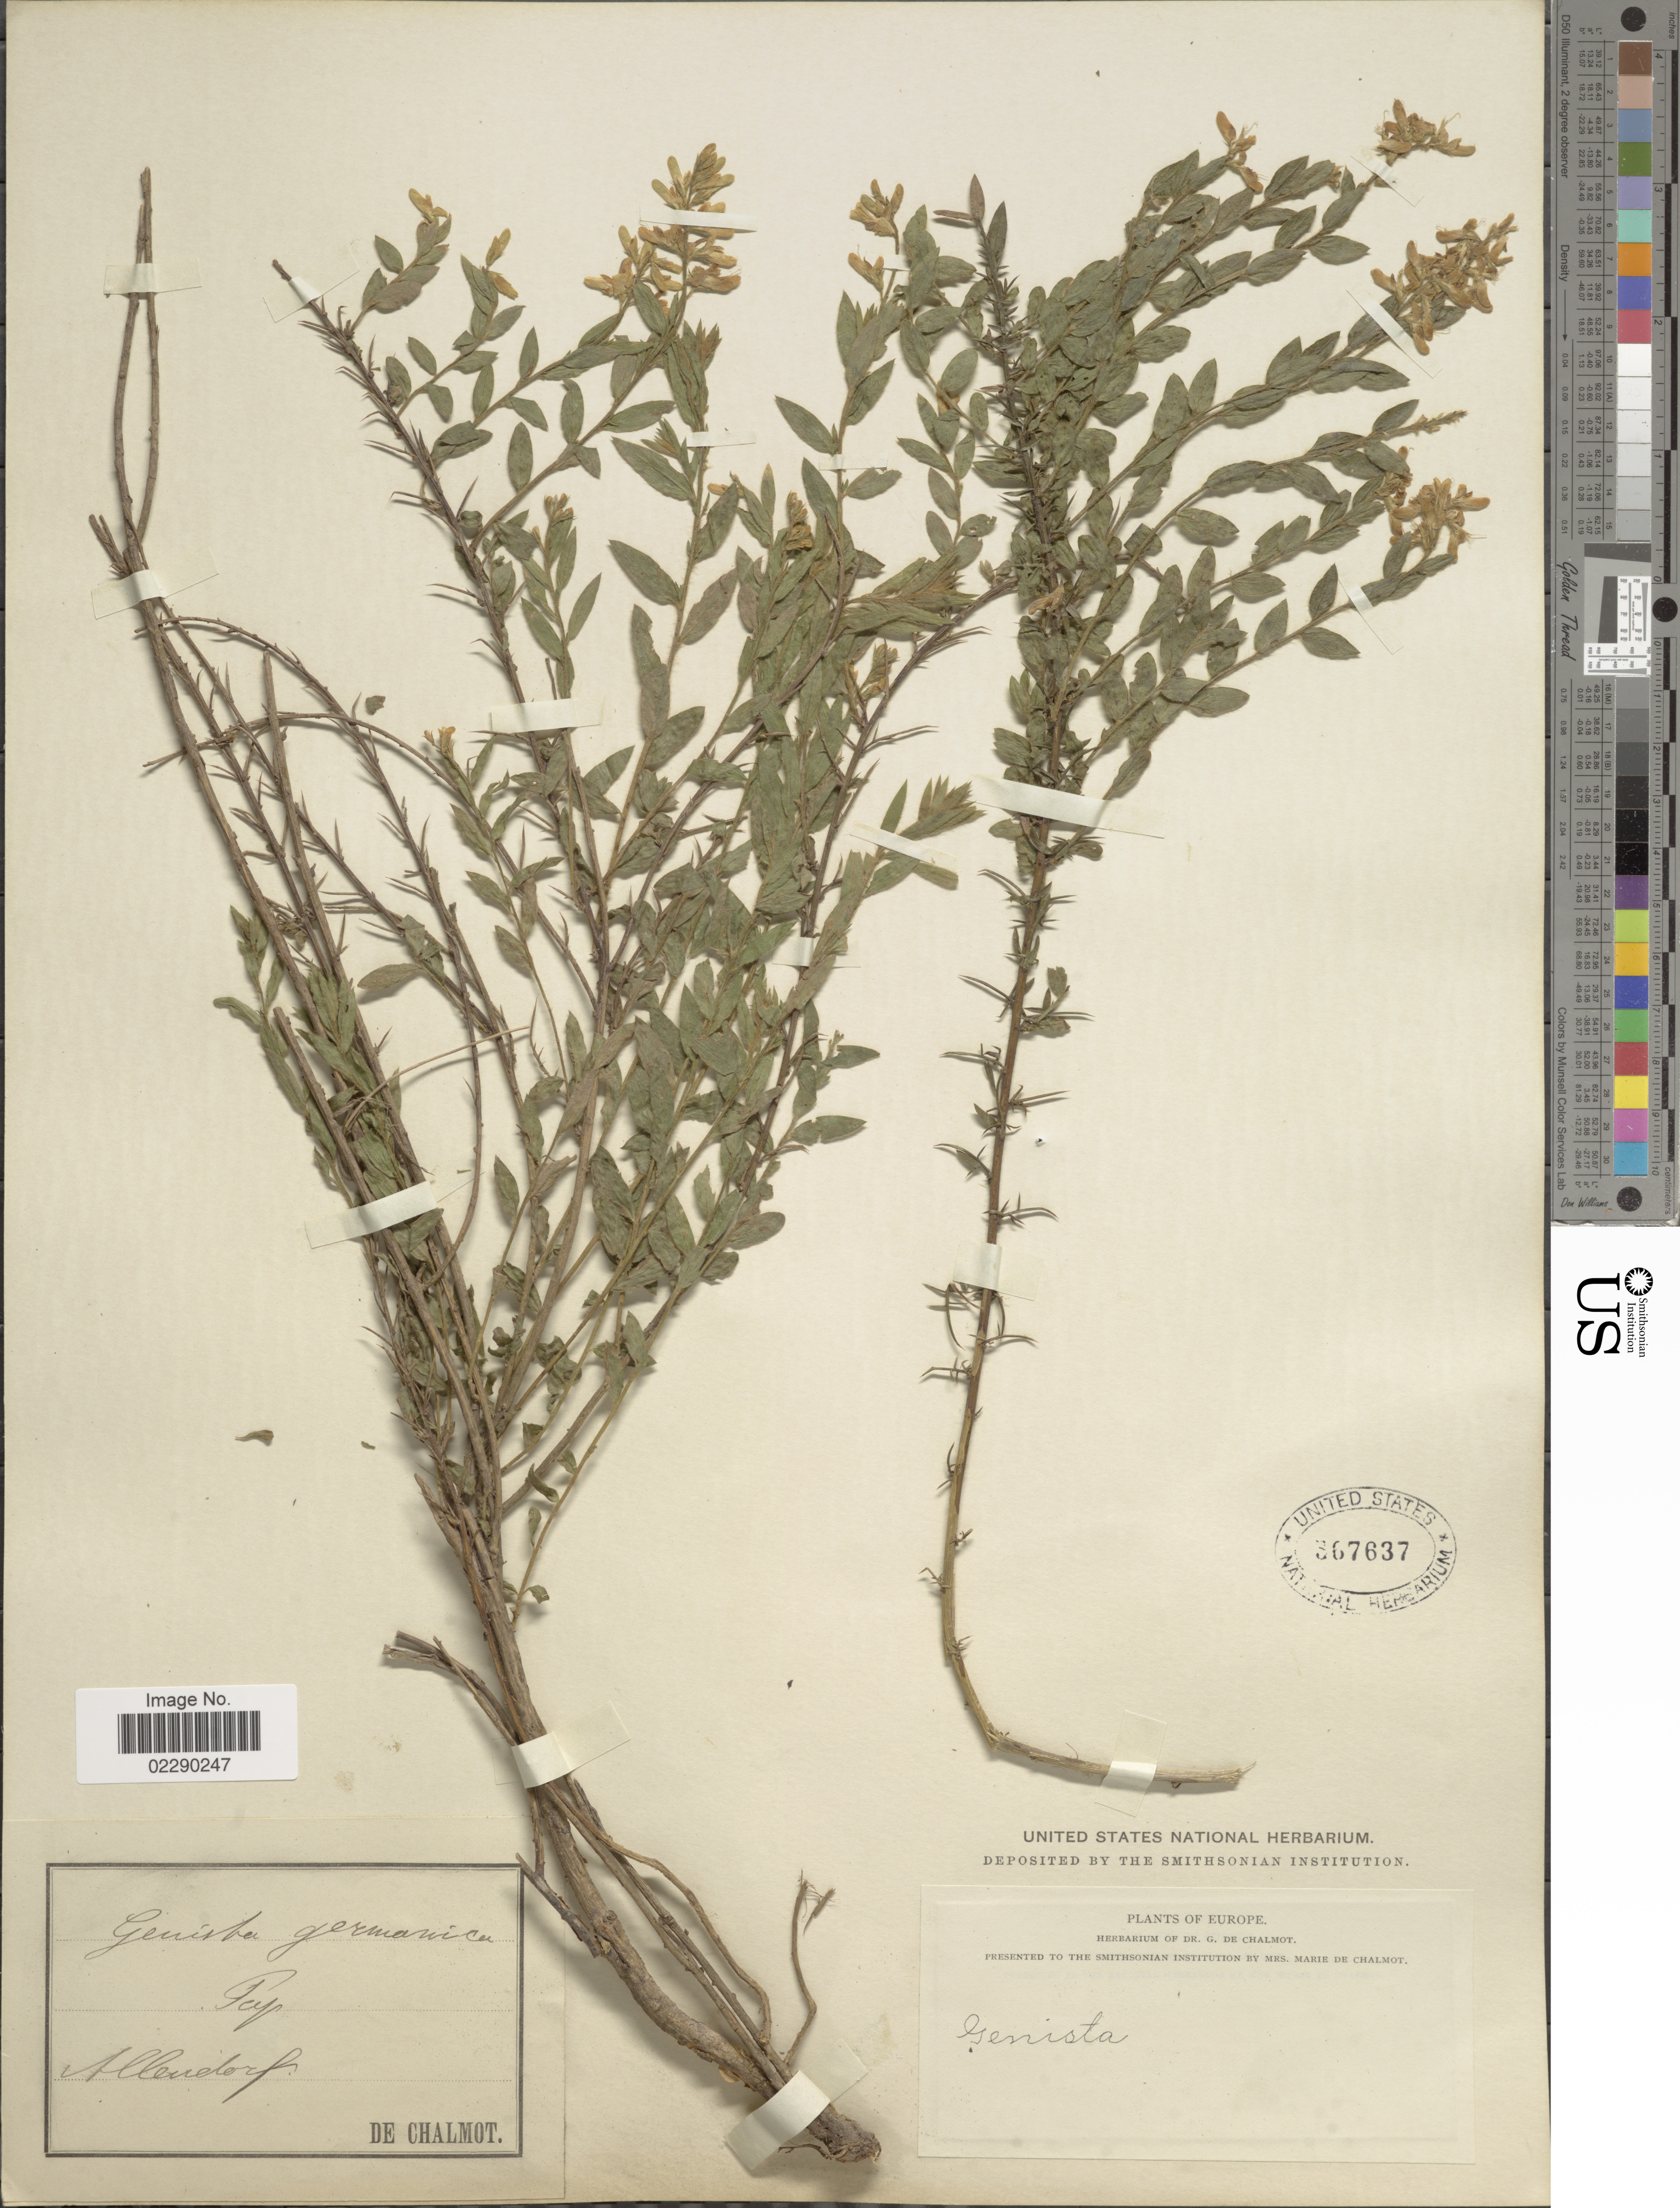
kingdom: Plantae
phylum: Tracheophyta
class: Magnoliopsida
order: Fabales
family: Fabaceae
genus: Genista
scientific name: Genista germanica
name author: L.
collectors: G. de Chalmot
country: Germany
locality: Europe, Allendorf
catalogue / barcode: US 367637